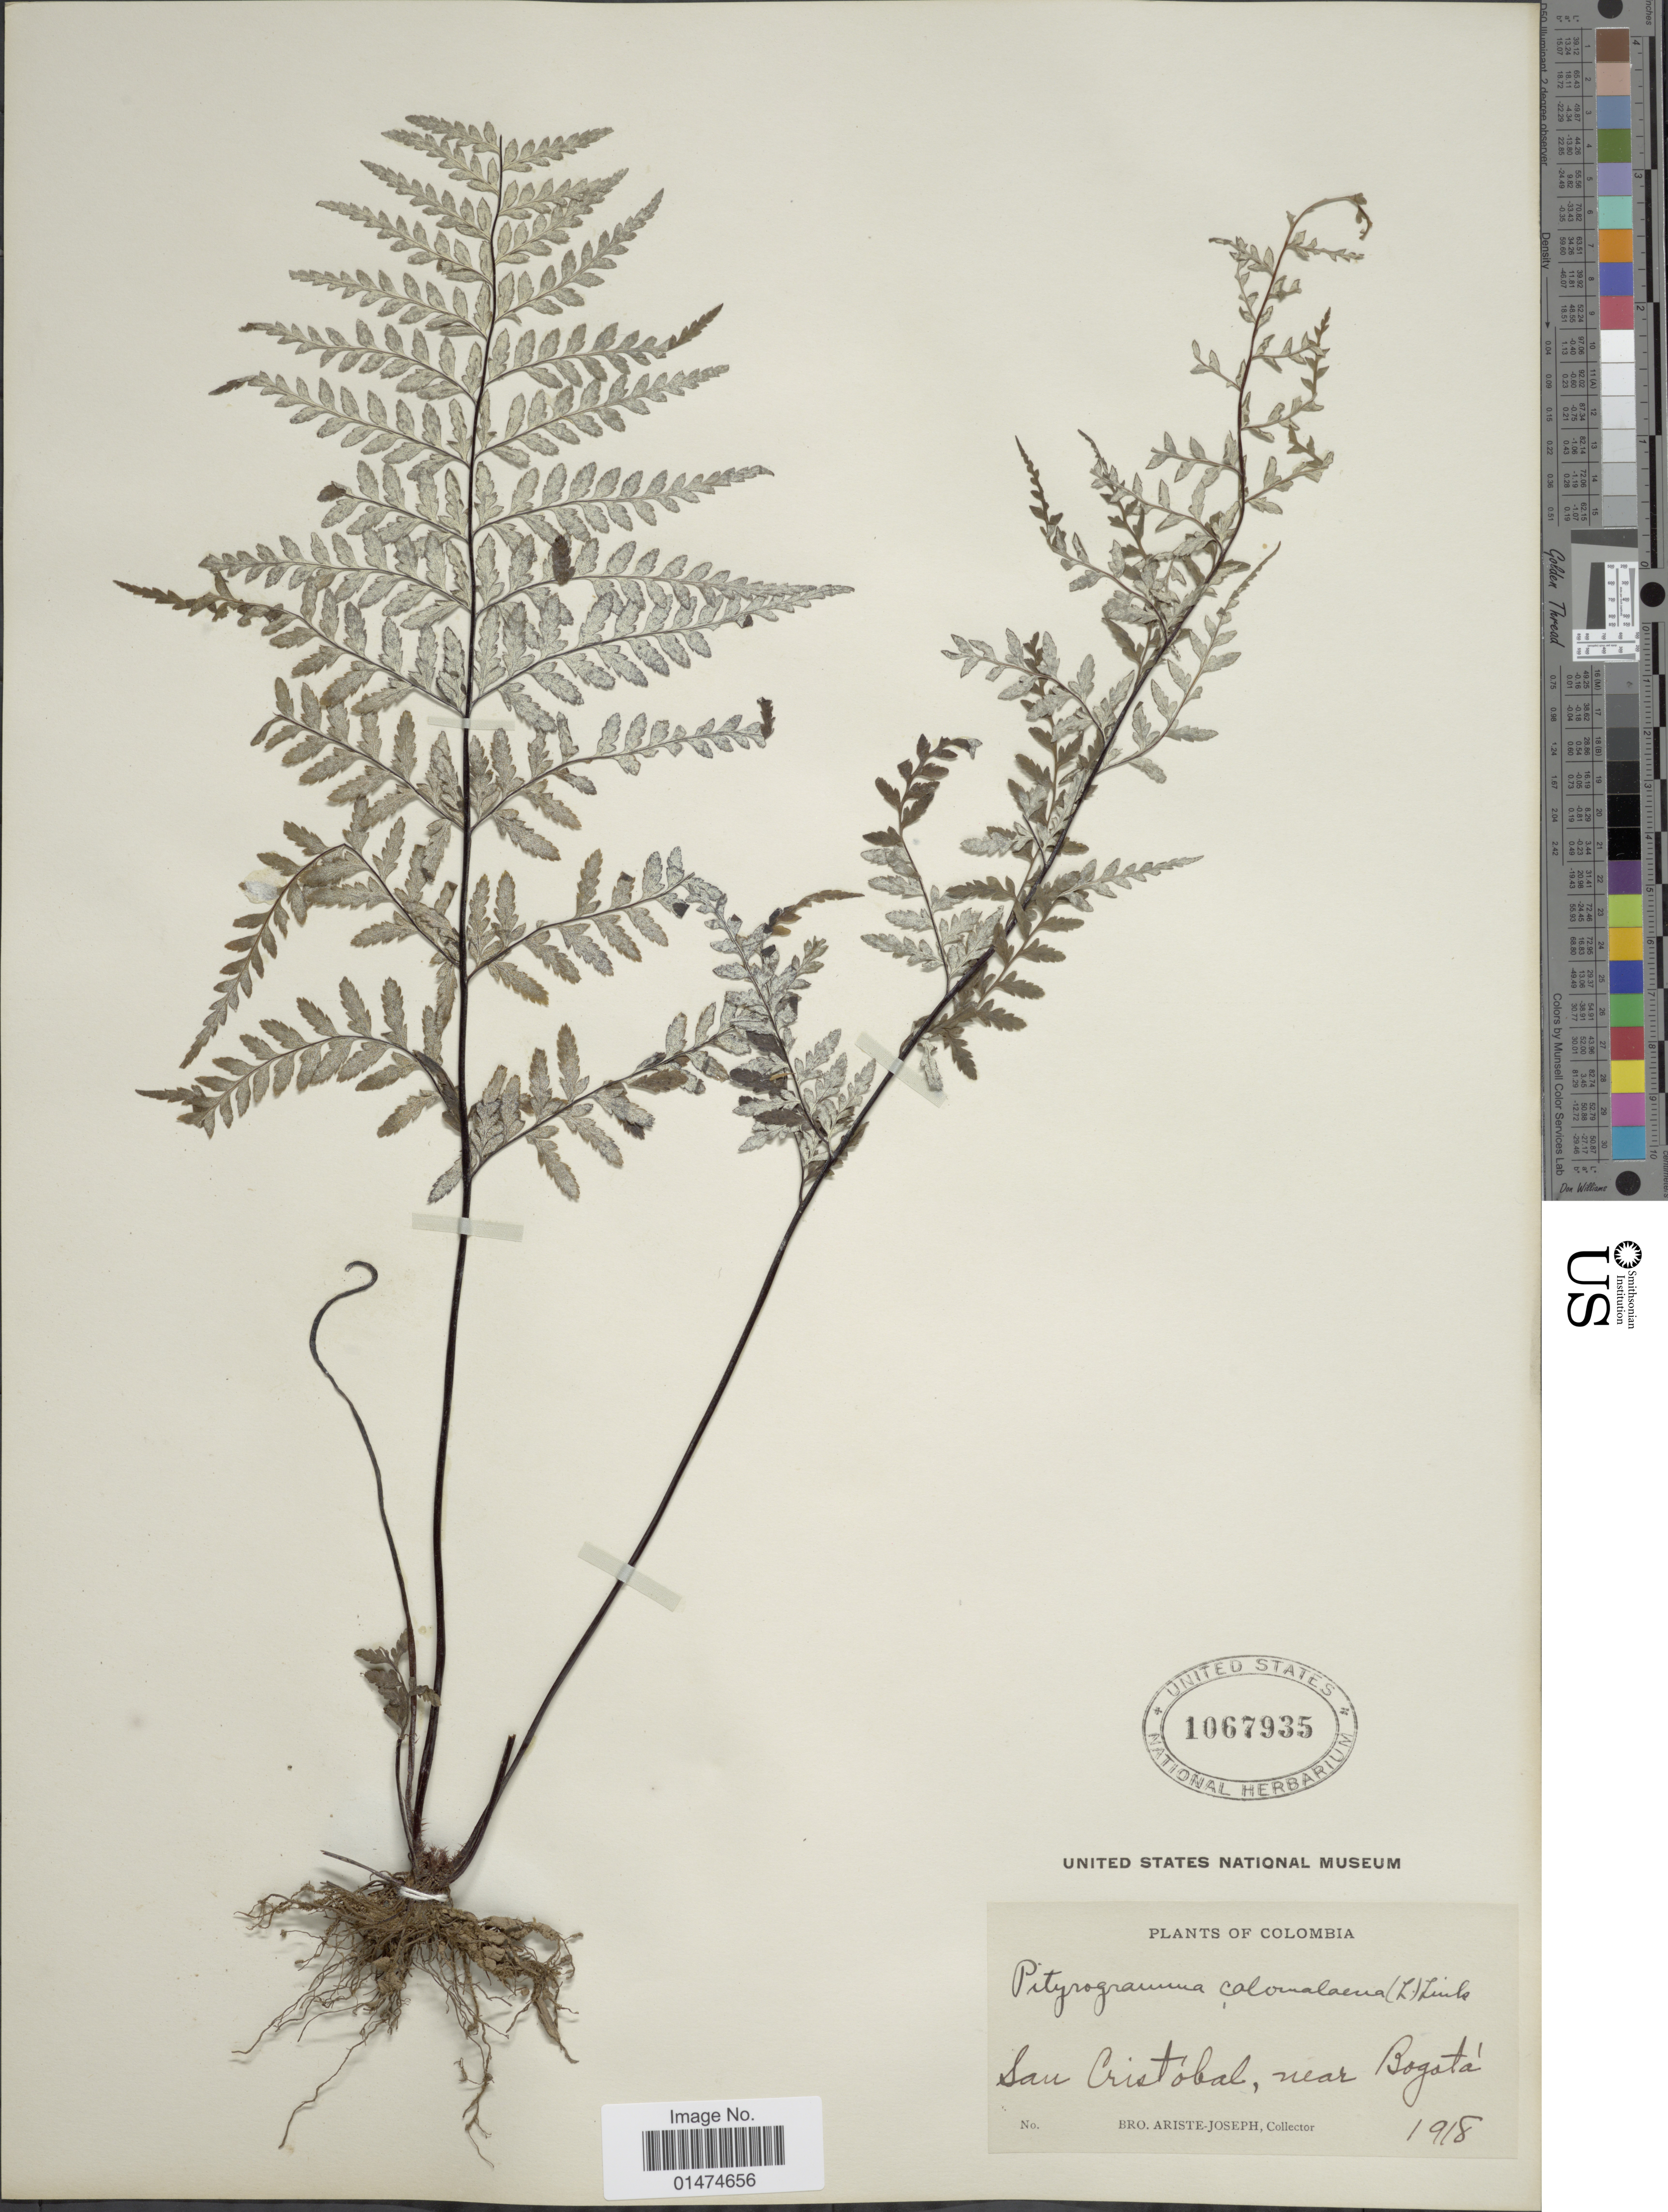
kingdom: Plantae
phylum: Tracheophyta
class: Polypodiopsida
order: Polypodiales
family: Pteridaceae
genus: Pityrogramma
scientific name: Pityrogramma calomelanos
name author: (L.) Link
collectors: Bro. Ariste-Joseph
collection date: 1918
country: Colombia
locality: San Cristobal, near Bogata.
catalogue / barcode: US 1067935